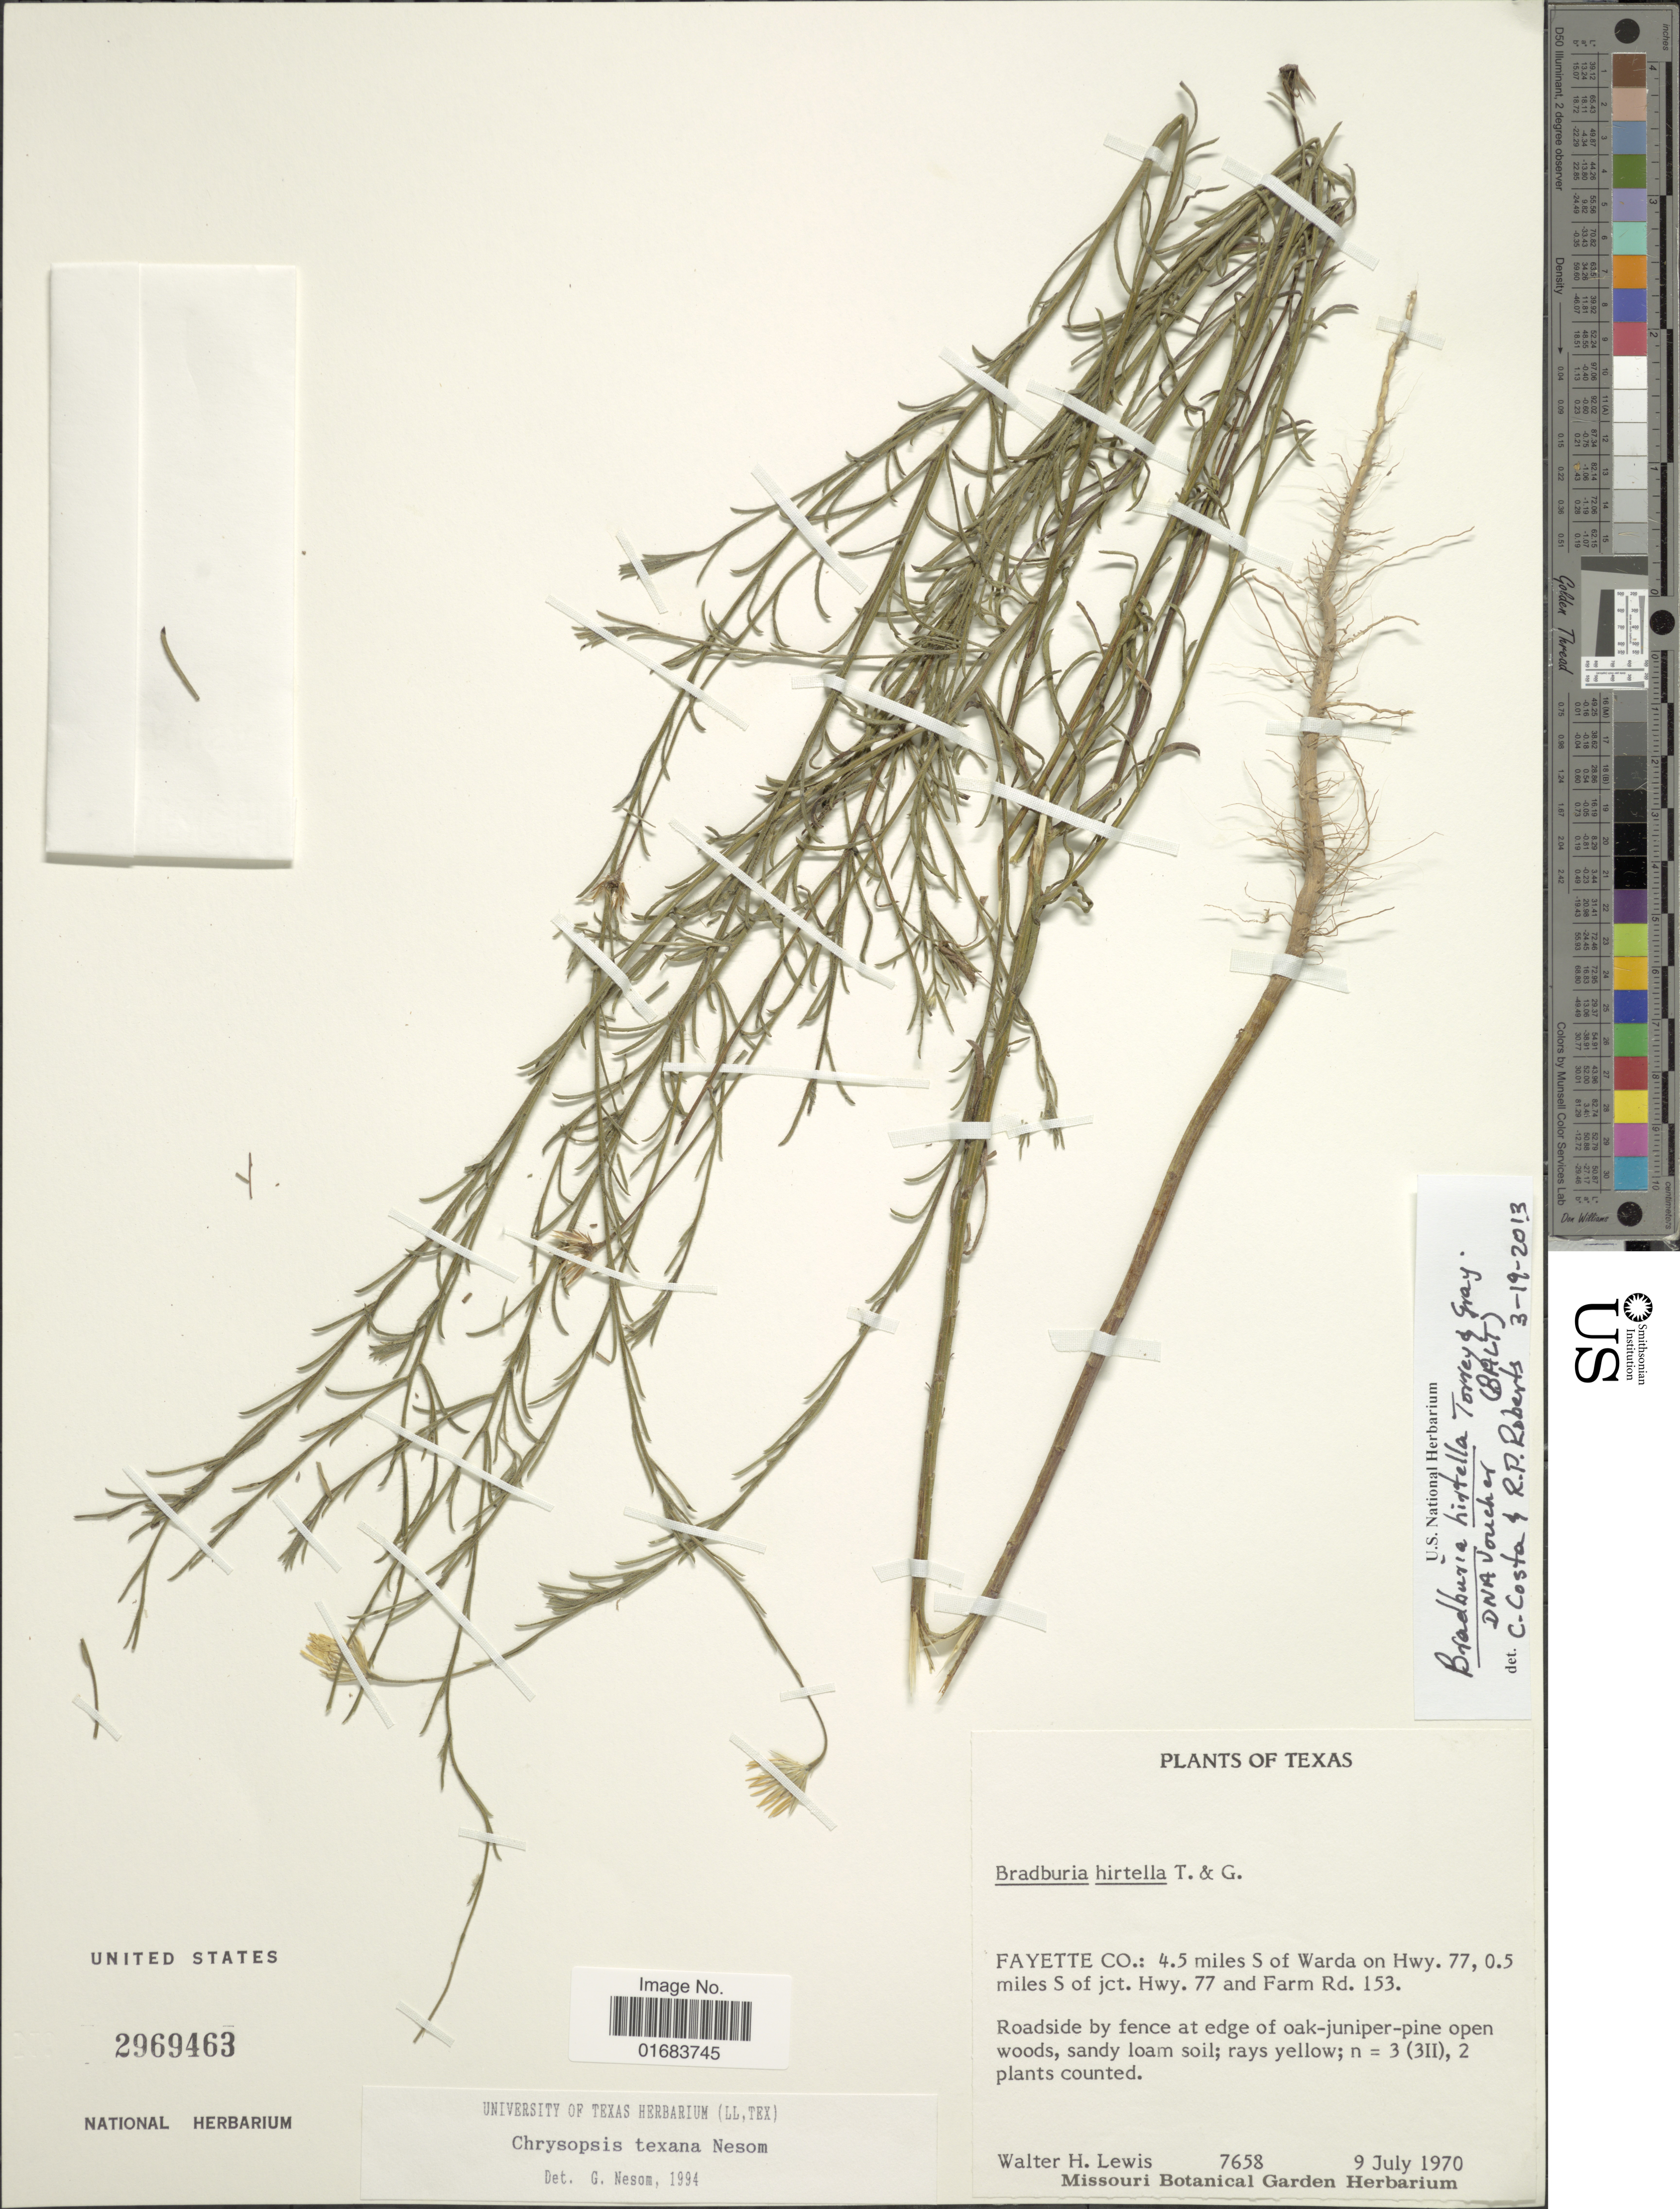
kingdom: Plantae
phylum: Tracheophyta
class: Magnoliopsida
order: Asterales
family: Asteraceae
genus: Chrysopsis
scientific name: Chrysopsis texana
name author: G.L. Nesom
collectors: W. H. Lewis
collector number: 7658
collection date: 1970-07-09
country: United States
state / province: Texas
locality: Fayette Co.: 4.5 miles S of Warda on Hway. 77, 0.5 miles S of jct. Hwy. 77 and Farm Rd.153.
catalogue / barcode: US 2969463